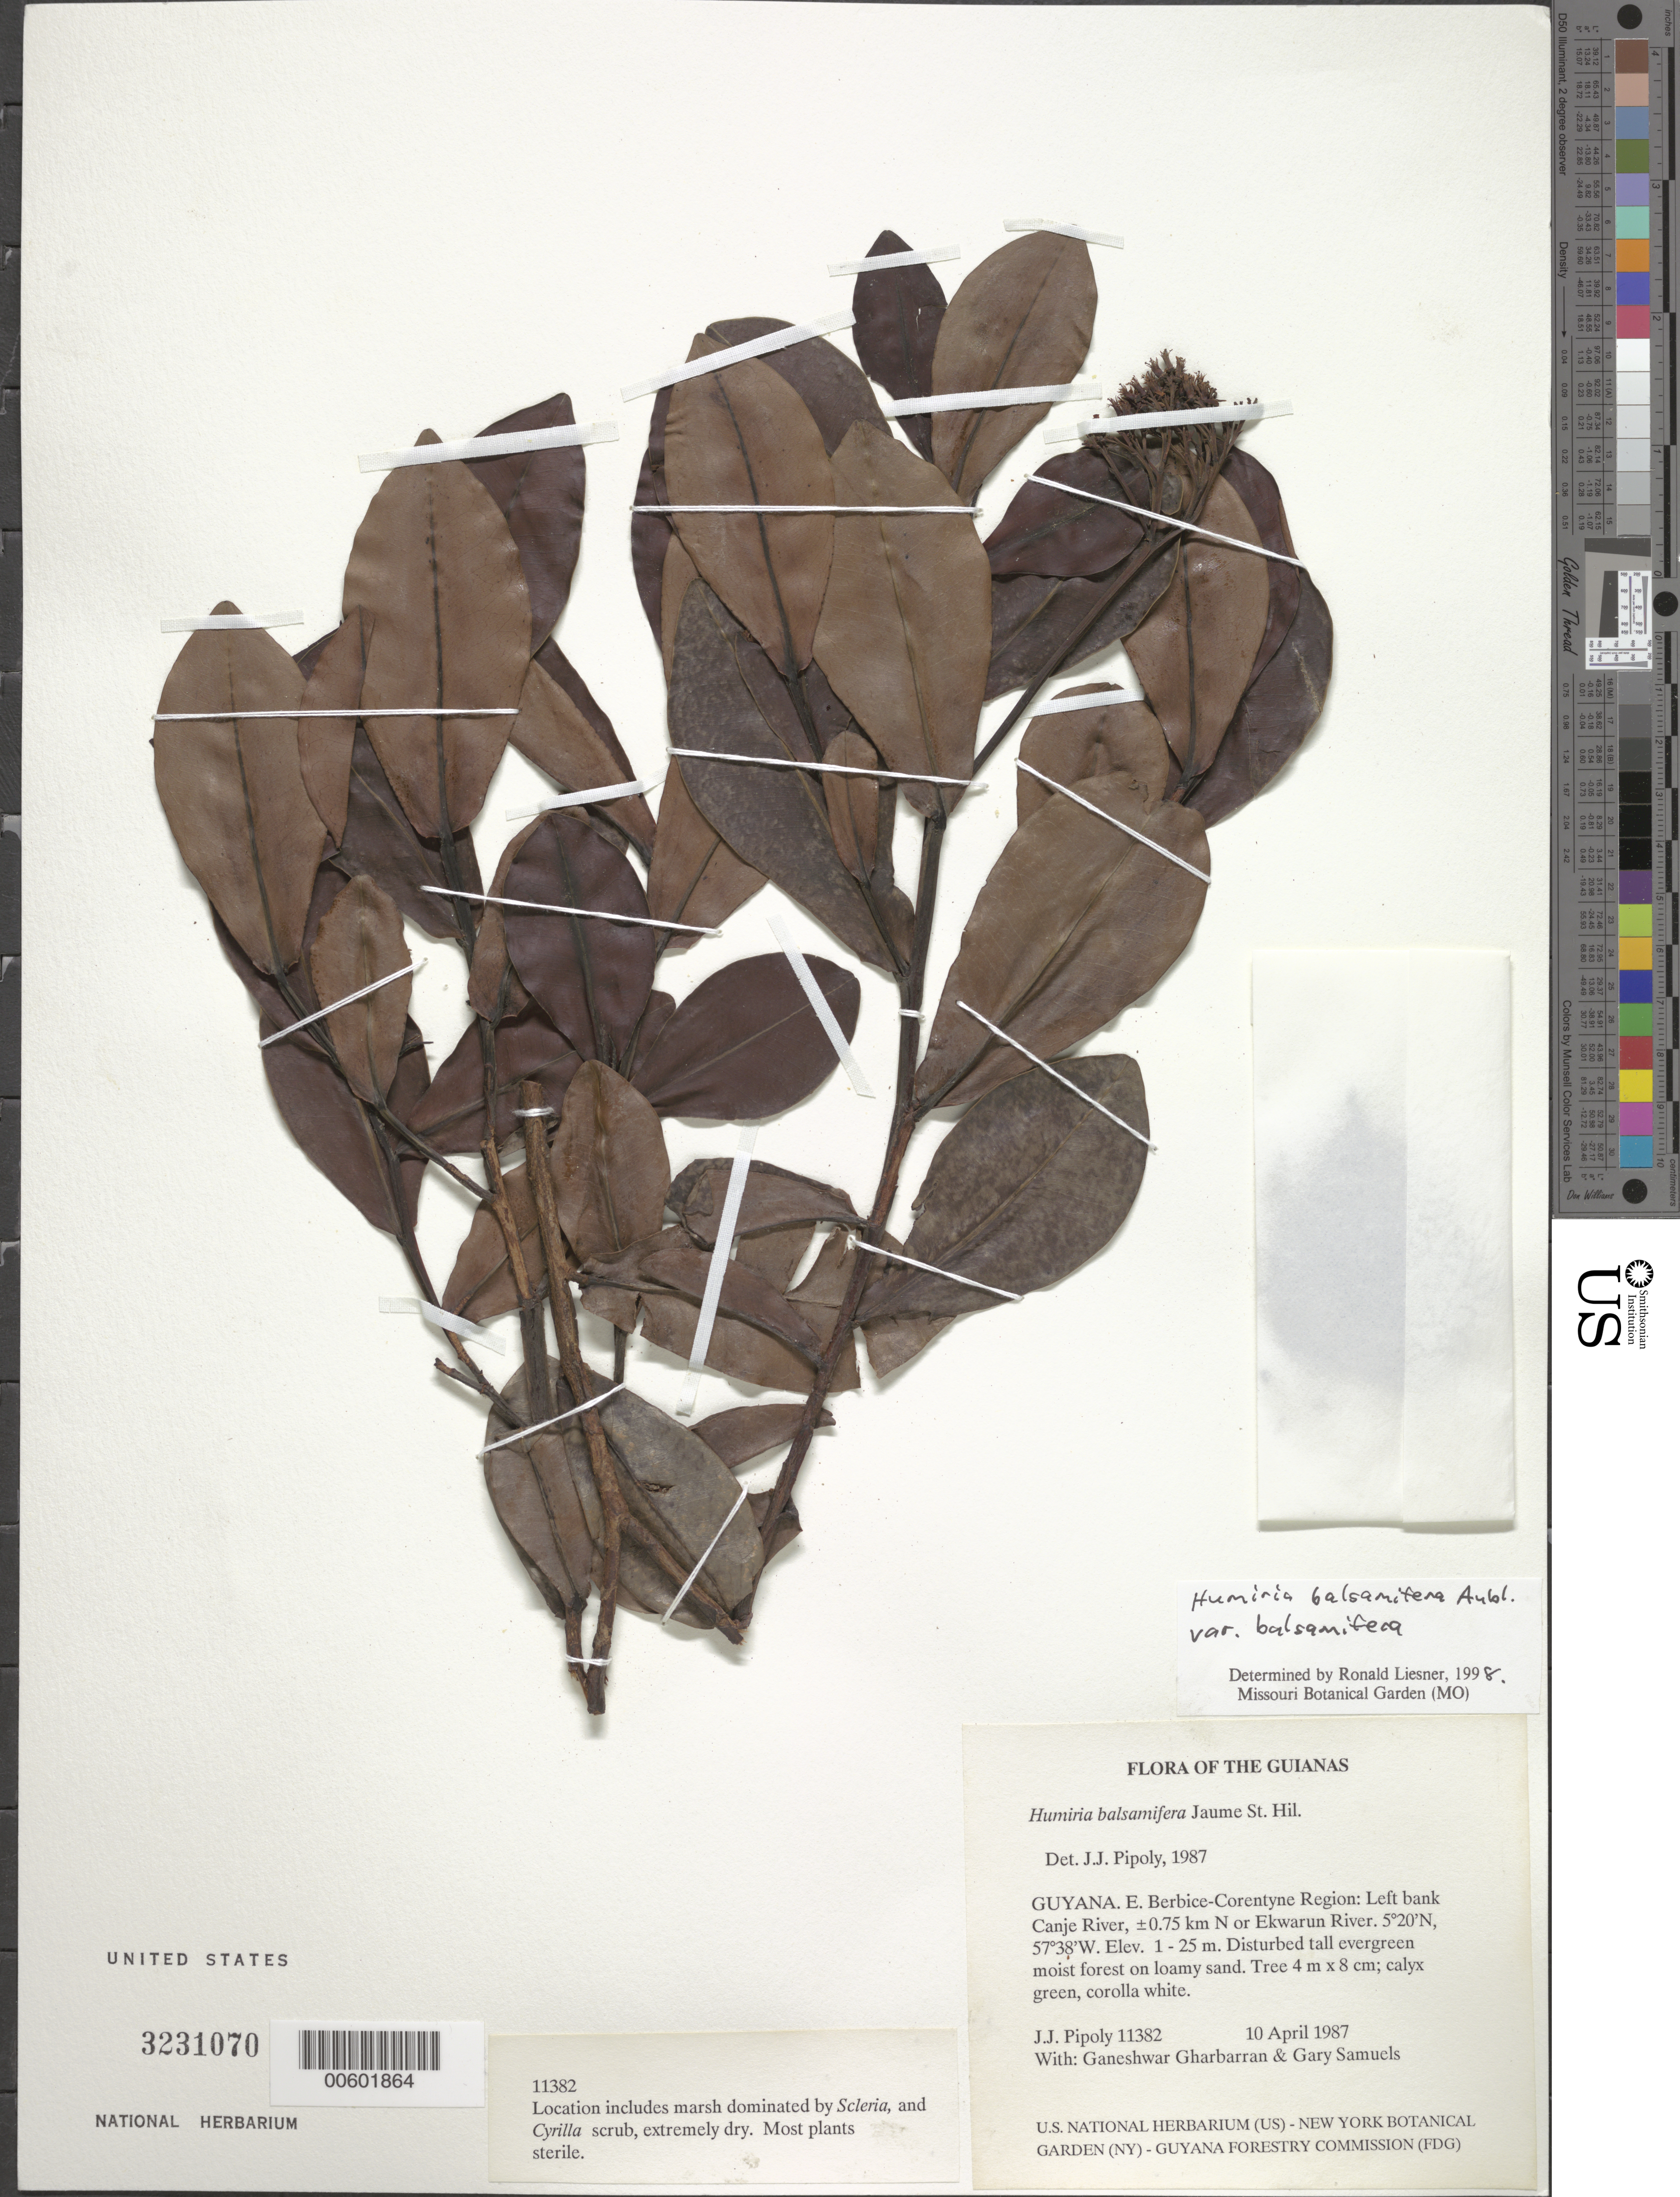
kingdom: Plantae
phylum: Tracheophyta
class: Magnoliopsida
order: Malpighiales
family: Humiriaceae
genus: Humiria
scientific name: Humiria balsamifera var. balsamifera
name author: Aubl.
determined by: Liesner, R. L.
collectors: J. J. Pipoly, G. Gharbarran & G. Samuels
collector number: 11382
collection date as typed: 10 April 1987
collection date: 1987-04-10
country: Guyana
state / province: E. Berbice-Corentyne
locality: Canje River, ± 0.75 km N of Ekwarun River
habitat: Disturbed tall evergreen moist forest on loamy sand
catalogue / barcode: US 3231070